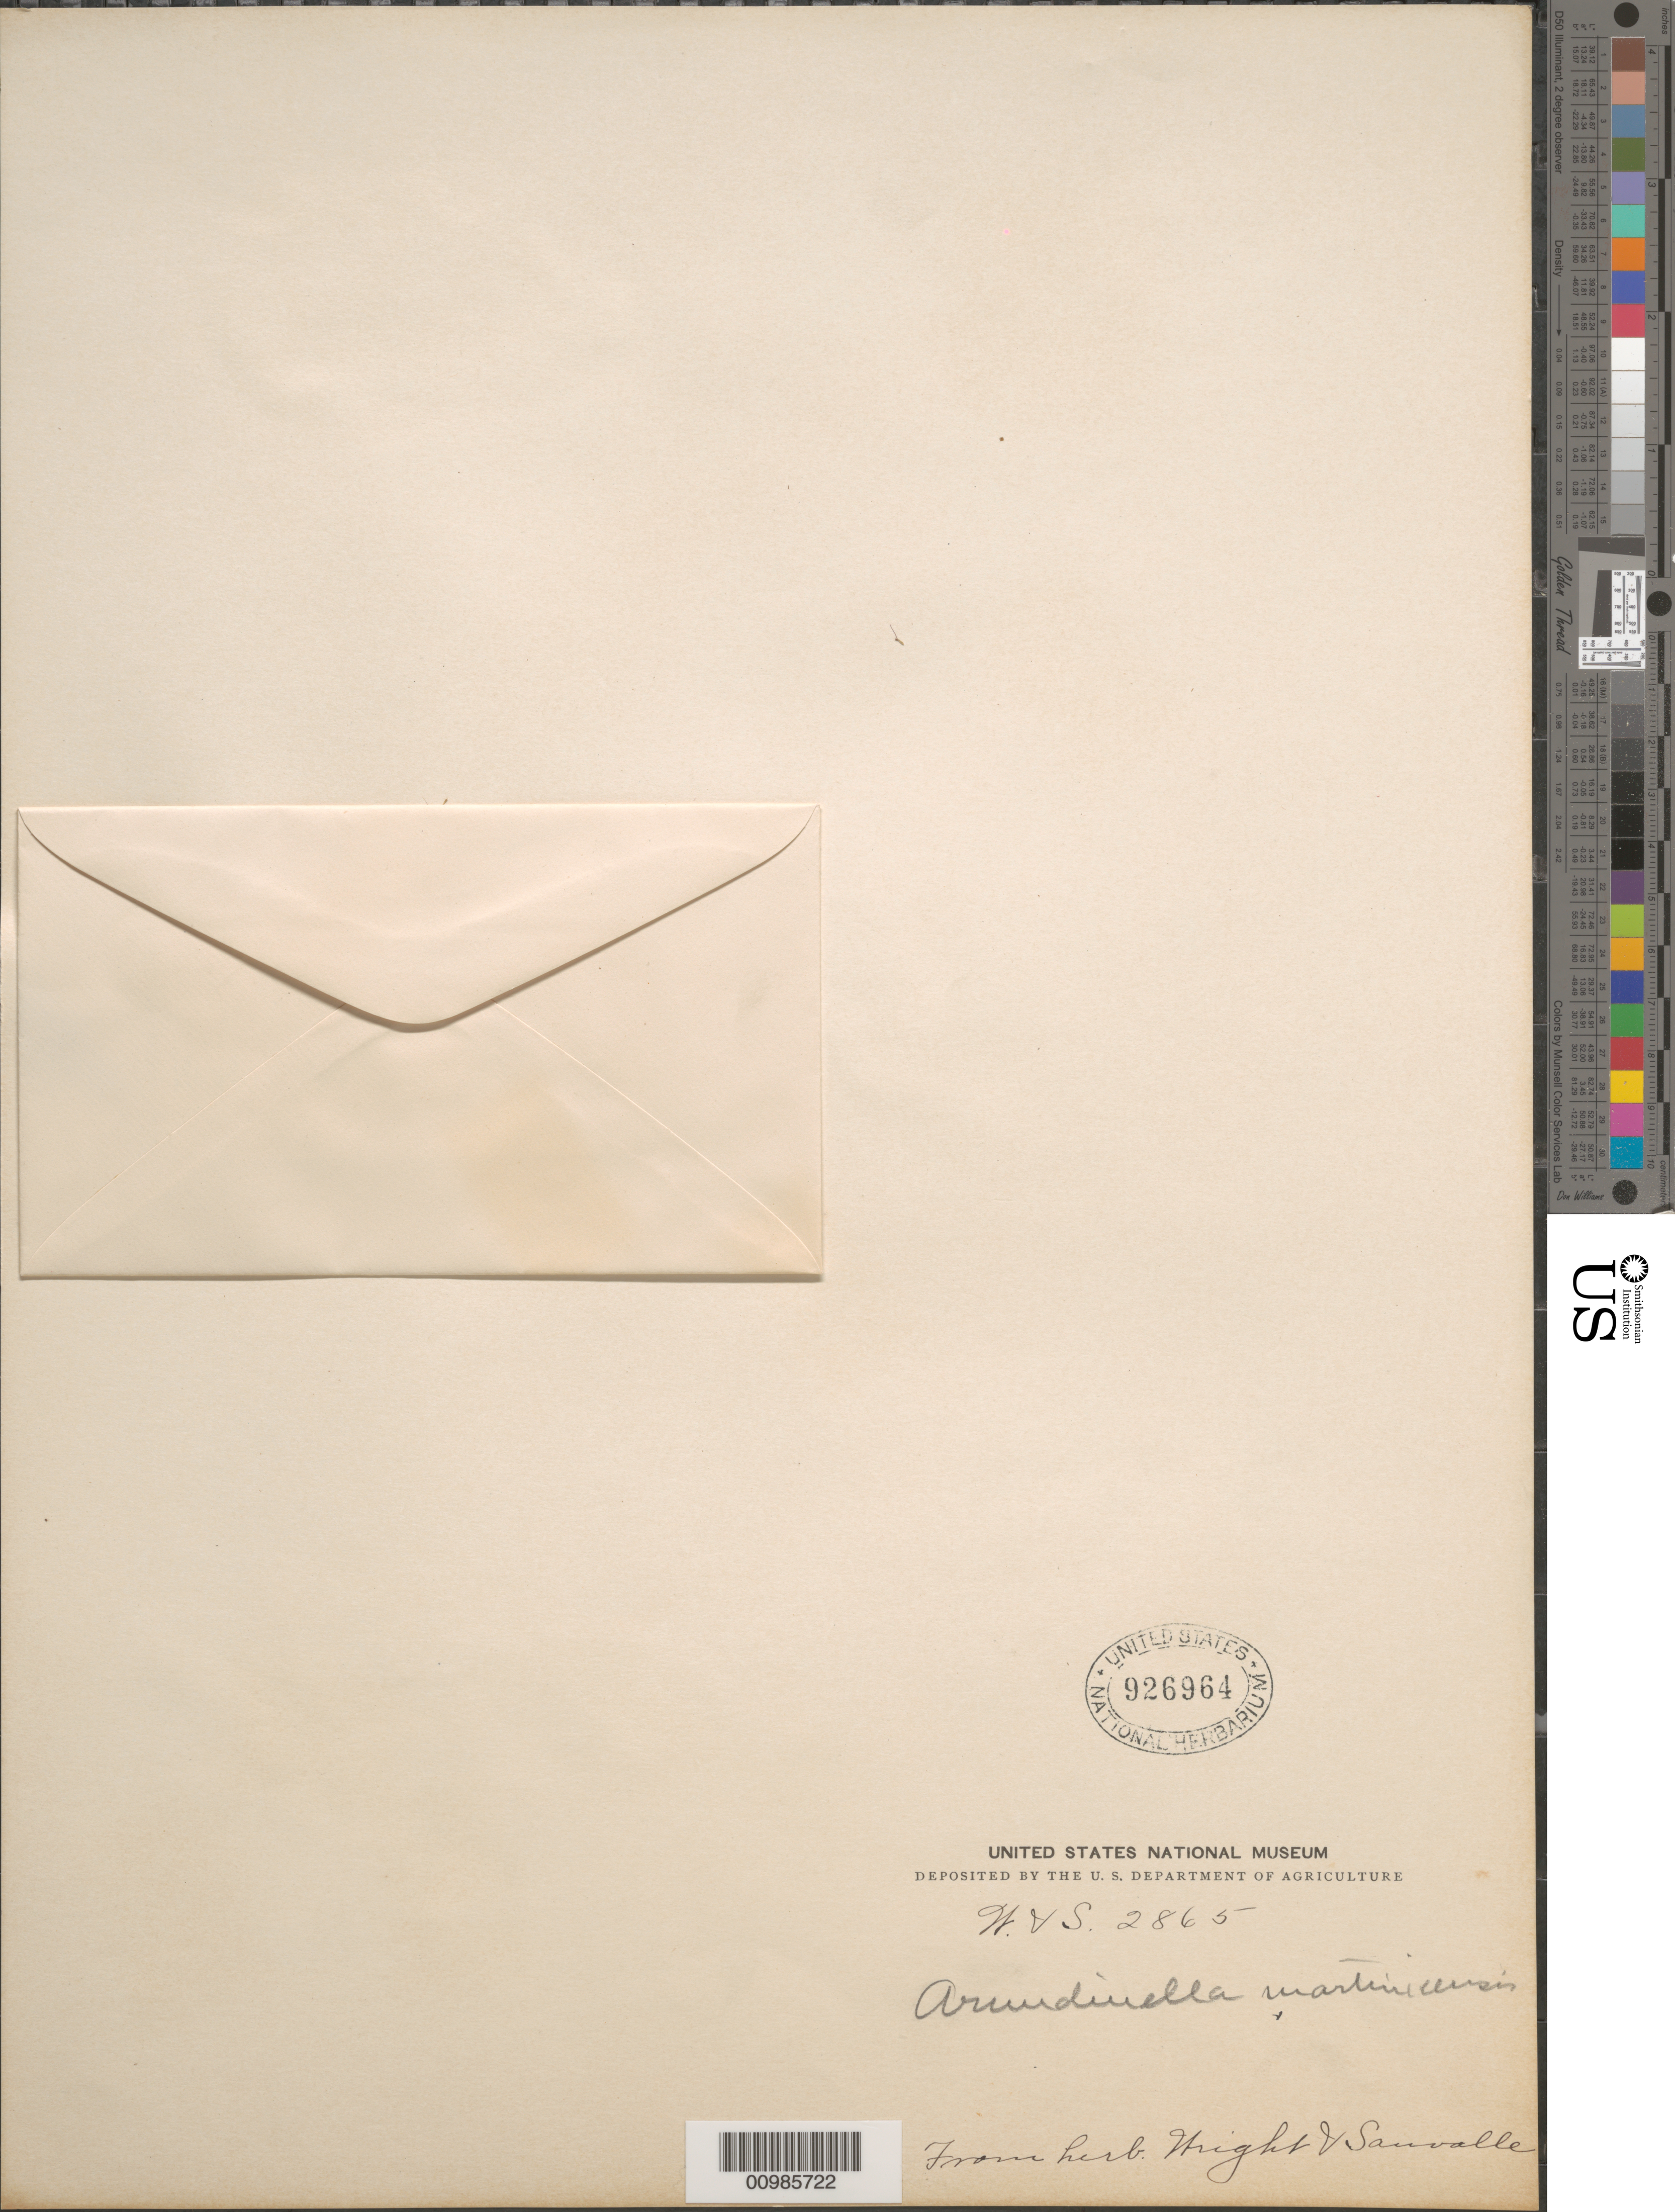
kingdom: Plantae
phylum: Tracheophyta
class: Liliopsida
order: Poales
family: Poaceae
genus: Arundinella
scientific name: Arundinella hispida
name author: (Humb. & Bonpl. ex Willd.) Kuntze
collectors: C. Wright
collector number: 2865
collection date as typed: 1860 to 1864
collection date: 1860/1864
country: Cuba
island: Cuba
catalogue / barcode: US 926964